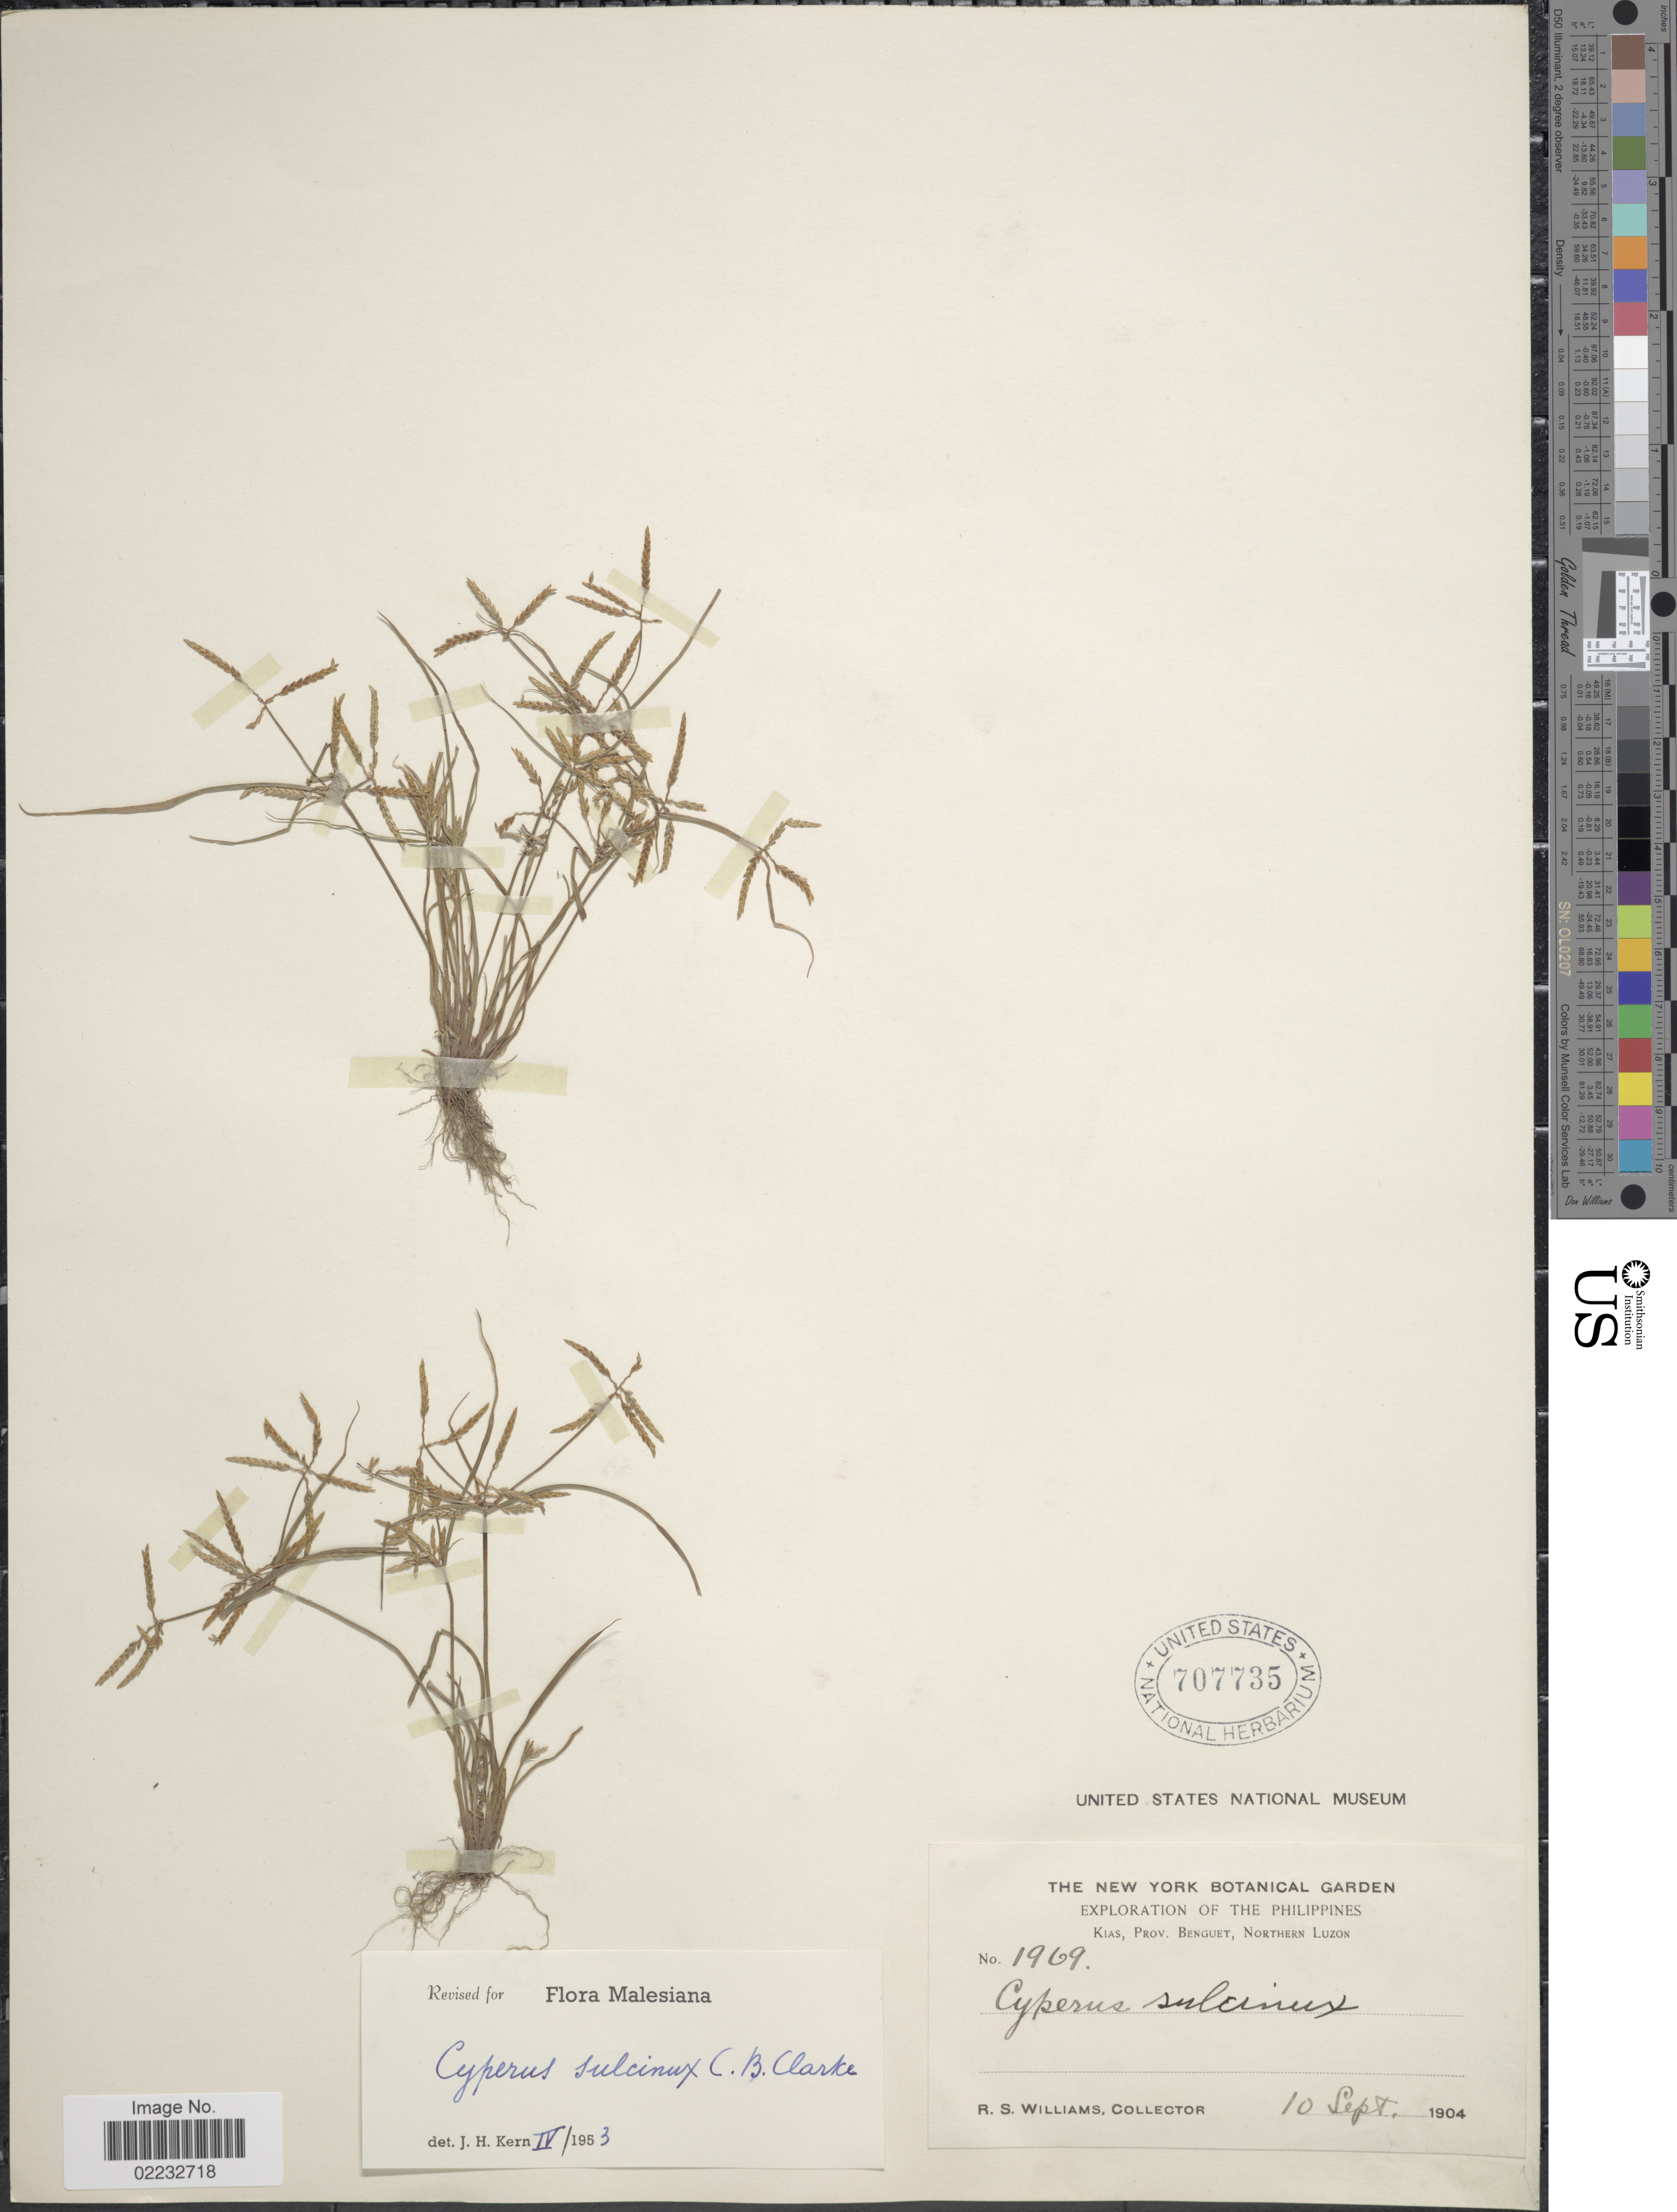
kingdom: Plantae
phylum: Tracheophyta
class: Liliopsida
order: Poales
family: Cyperaceae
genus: Cyperus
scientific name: Cyperus sulcinux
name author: C.B. Clarke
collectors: R. S. Williams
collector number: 1969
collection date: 1904-09-10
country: Philippines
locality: Kias, Prov. Benguet, Northern Luzon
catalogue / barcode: US 707735